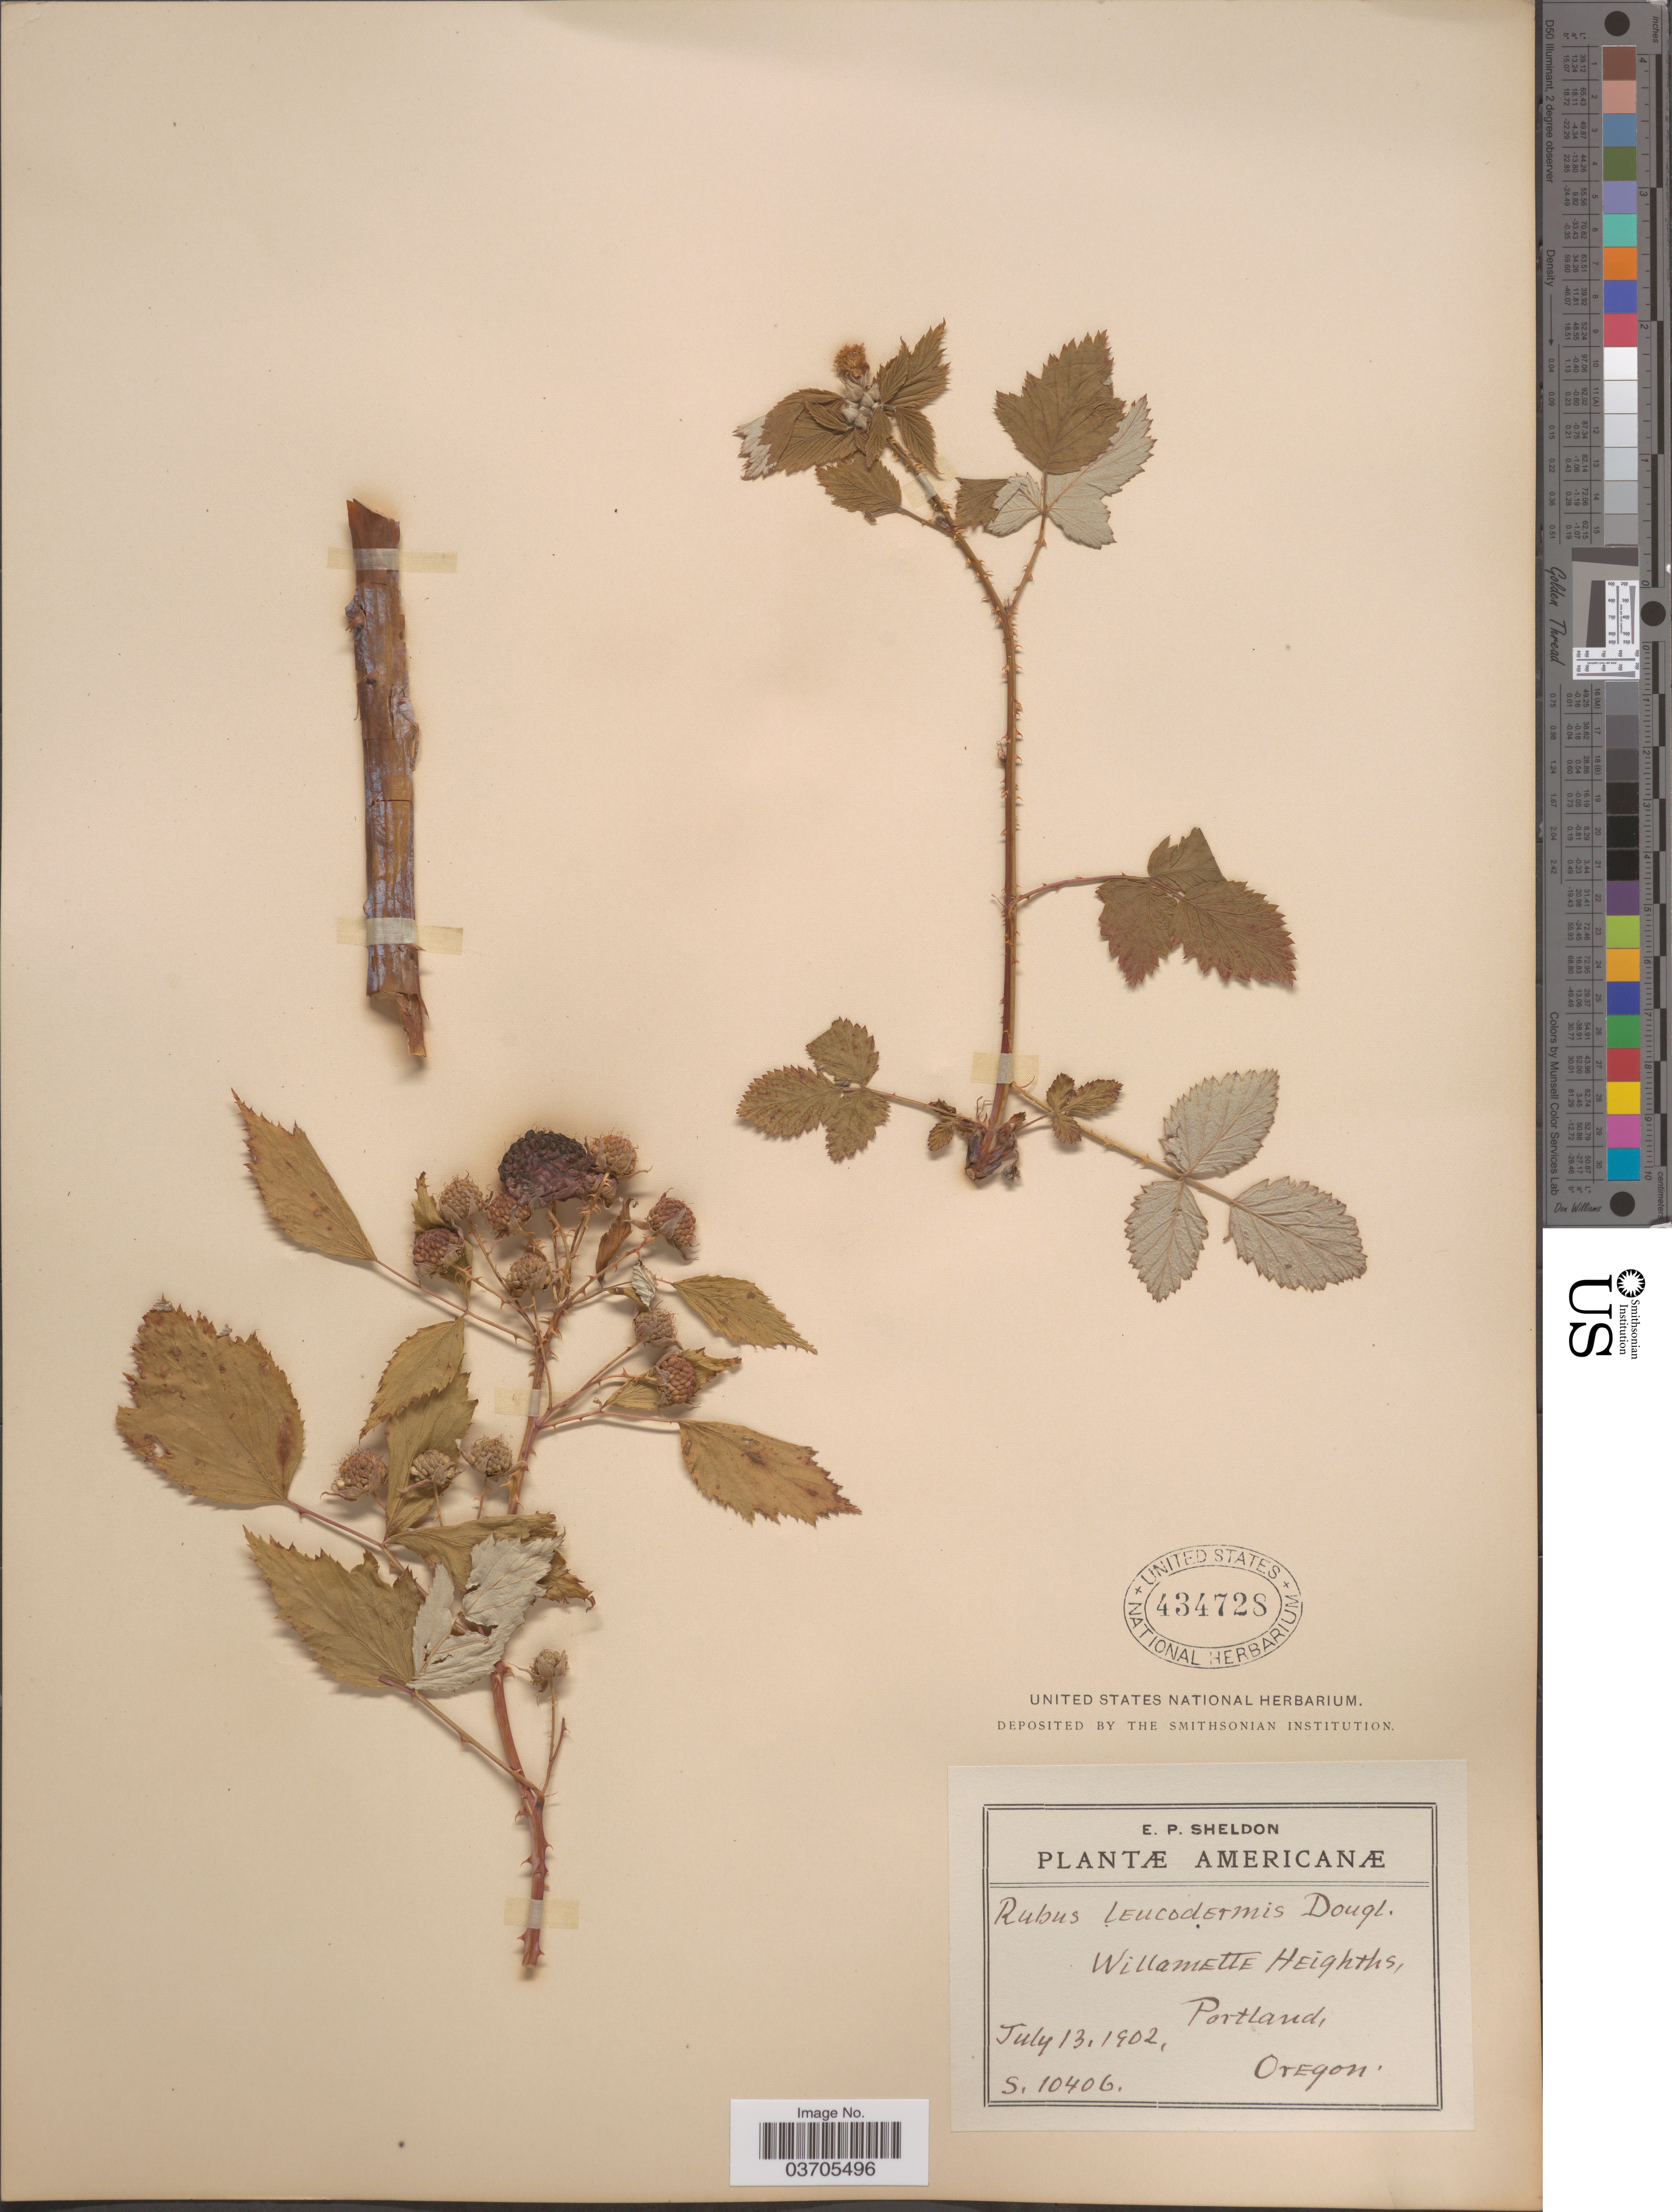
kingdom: Plantae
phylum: Tracheophyta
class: Magnoliopsida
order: Rosales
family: Rosaceae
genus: Rubus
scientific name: Rubus leucodermis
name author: Douglas ex Torr. & A. Gray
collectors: E. P. Sheldon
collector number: S10406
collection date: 1902-07-13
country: United States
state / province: Oregon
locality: Willamette Heighths. Portland.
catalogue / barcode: US 434728